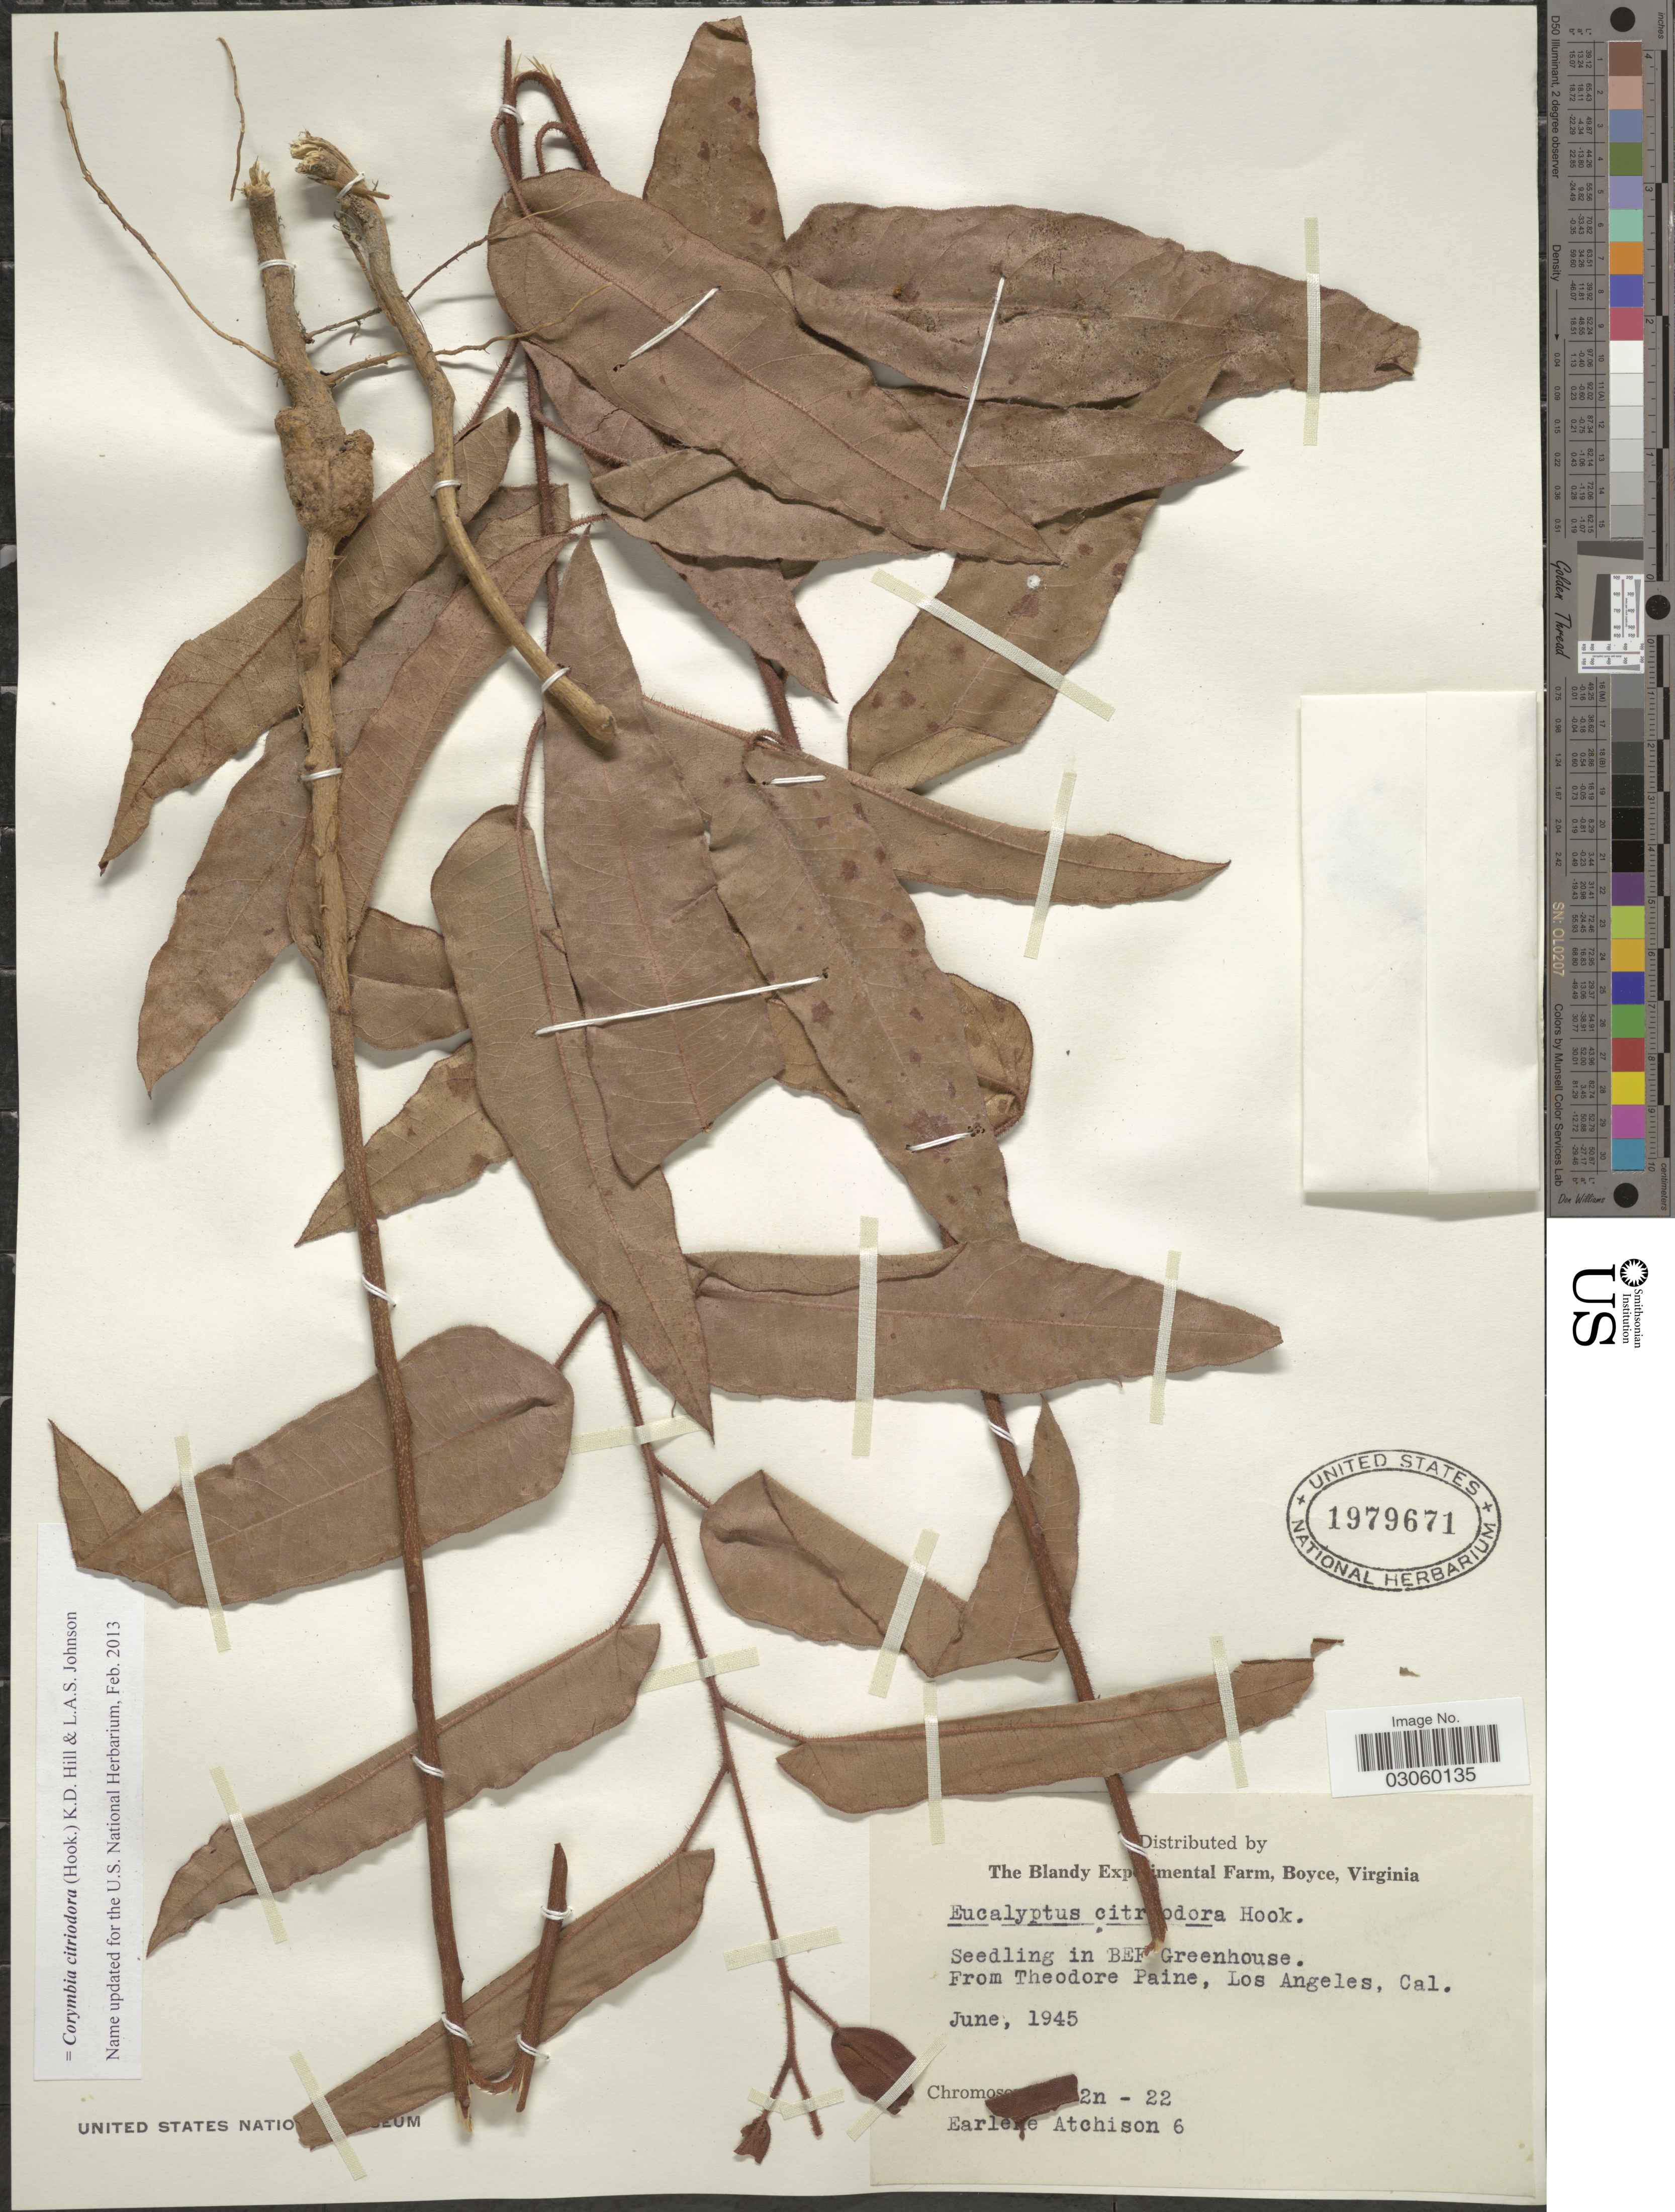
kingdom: Plantae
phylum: Tracheophyta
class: Magnoliopsida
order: Myrtales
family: Myrtaceae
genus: Corymbia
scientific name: Corymbia citriodora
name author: (Hook.) K.D. Hill & L.A.S. Johnson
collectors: E. Atchison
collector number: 6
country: United States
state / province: Virginia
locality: The Blandy Experimental Farm Boyce.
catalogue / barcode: US 1979671